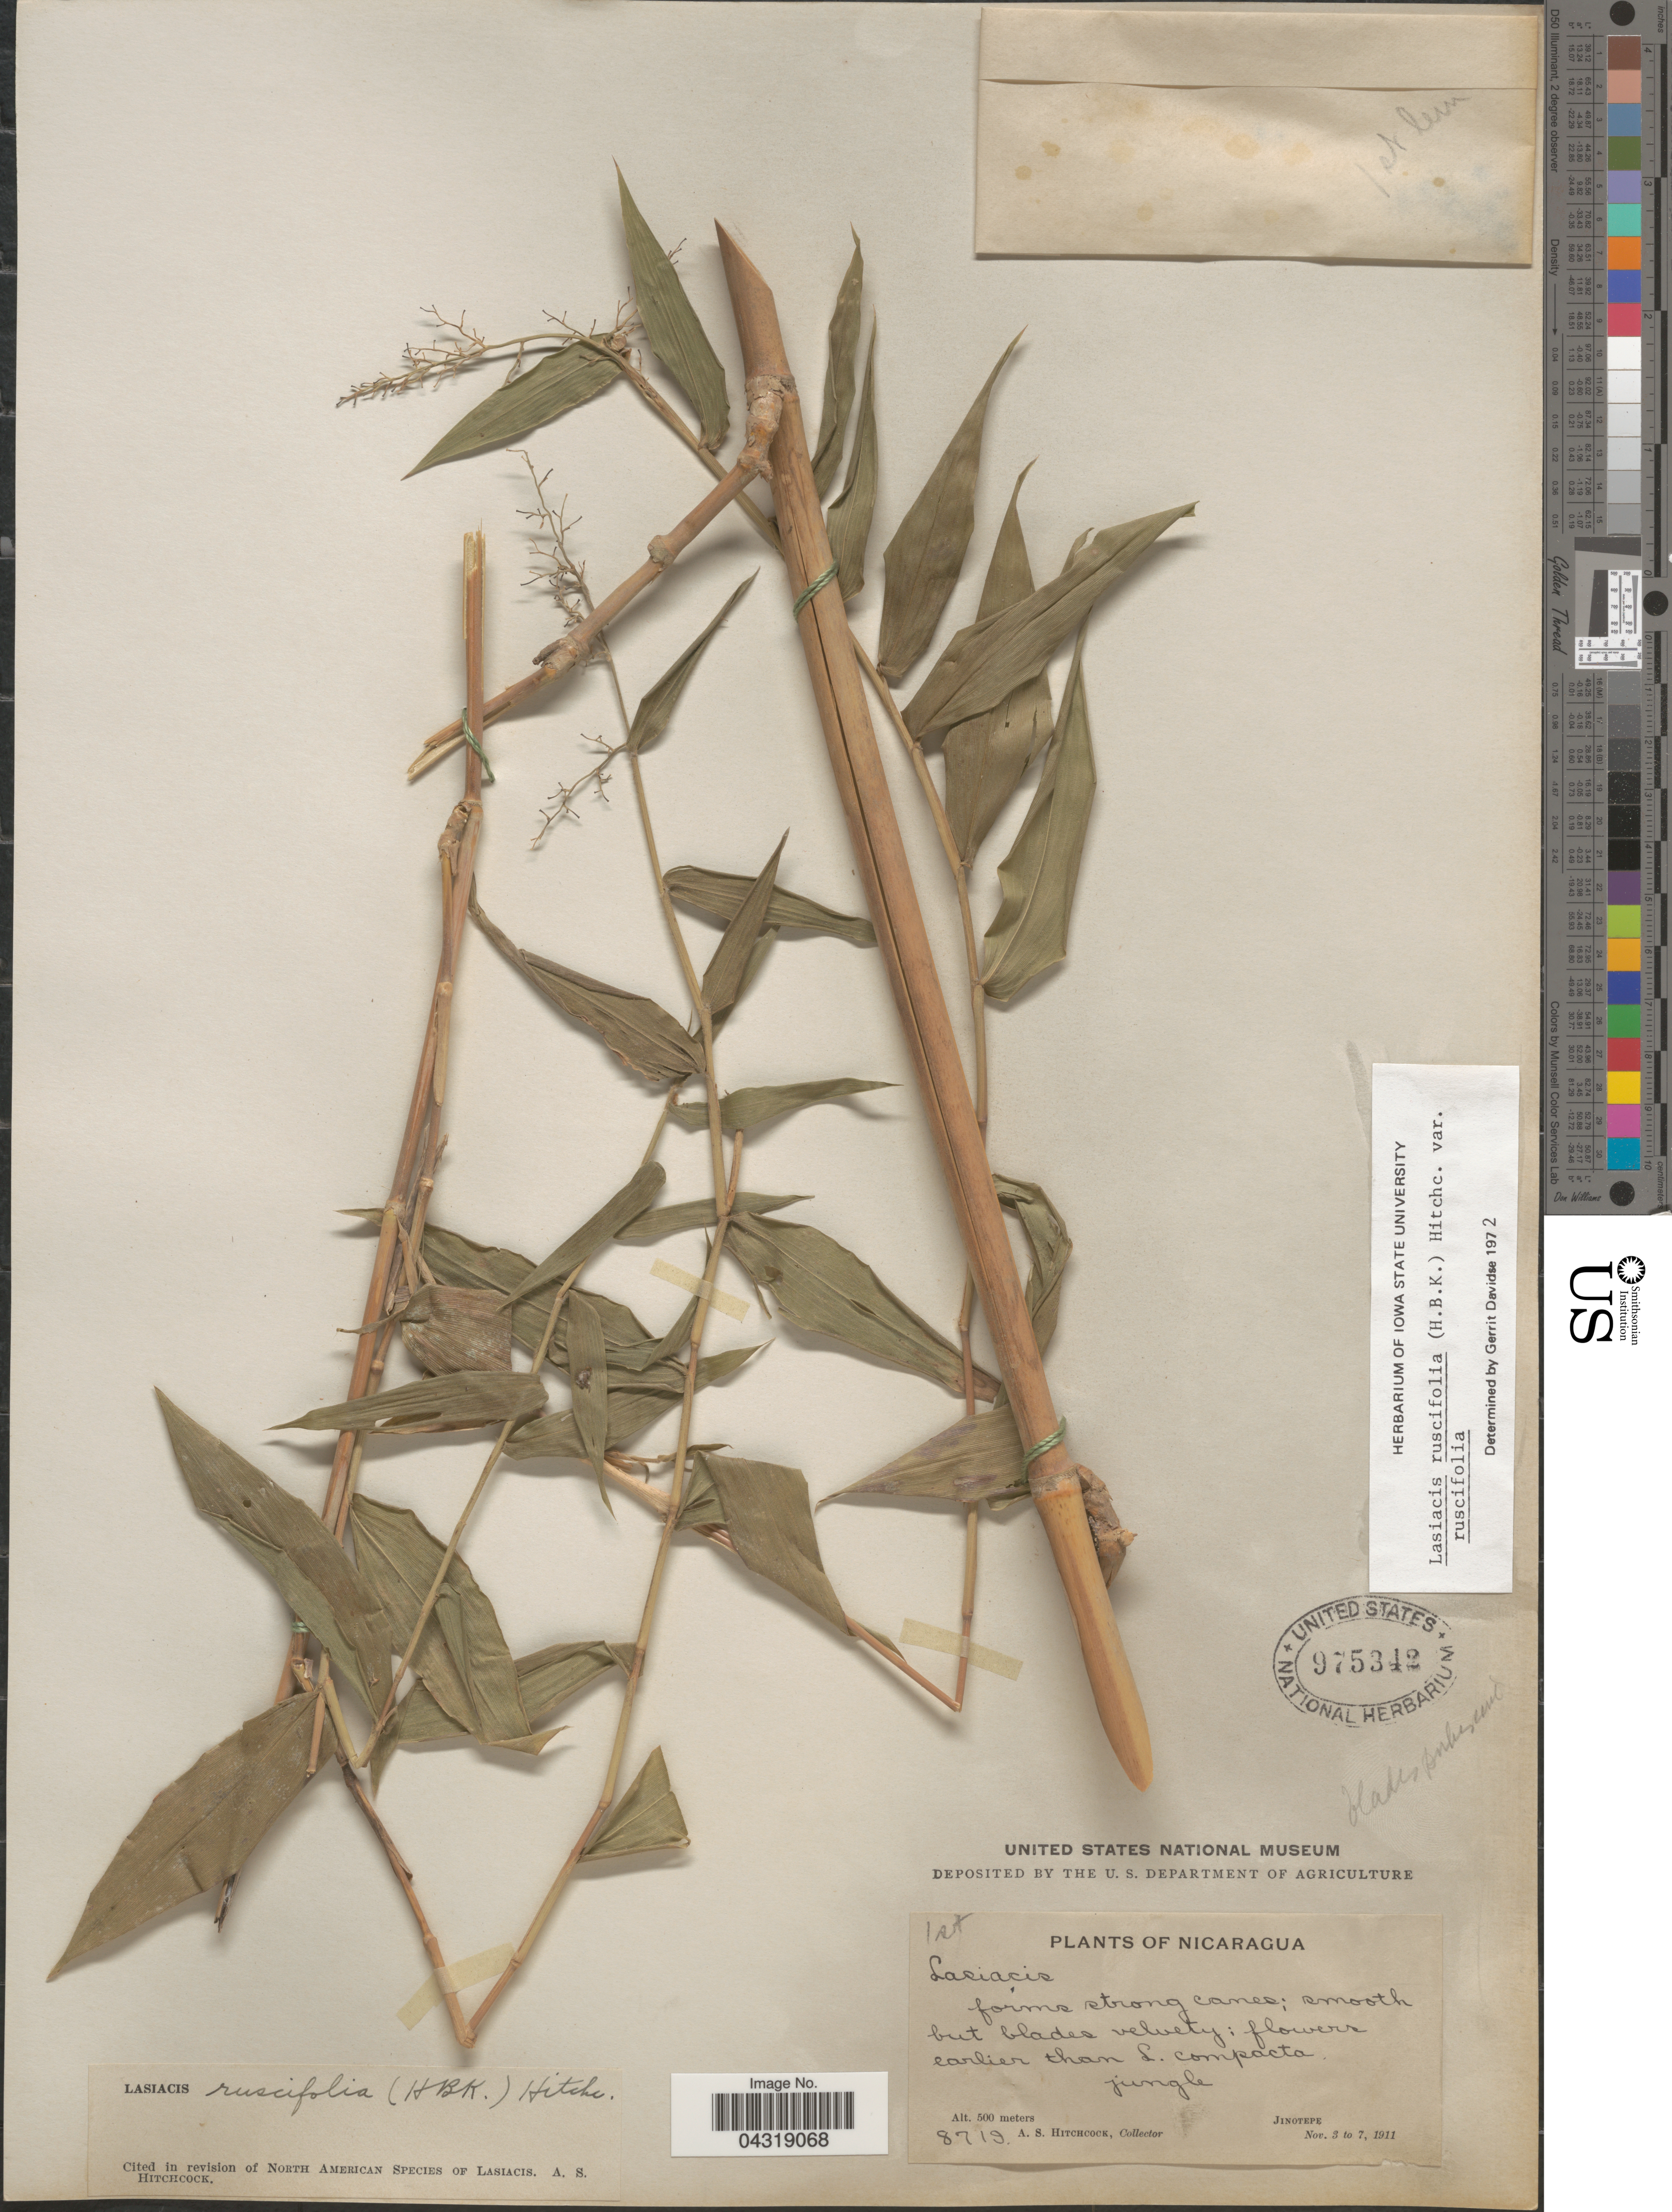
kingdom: Plantae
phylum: Tracheophyta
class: Liliopsida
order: Poales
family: Poaceae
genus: Lasiacis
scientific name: Lasiacis ruscifolia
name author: (Kunth) Hitchc.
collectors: A. S. Hitchcock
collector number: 8719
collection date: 1911-11-03/1911-11-07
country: Nicaragua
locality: Jungle. Jinotepe.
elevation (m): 500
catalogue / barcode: US 975342